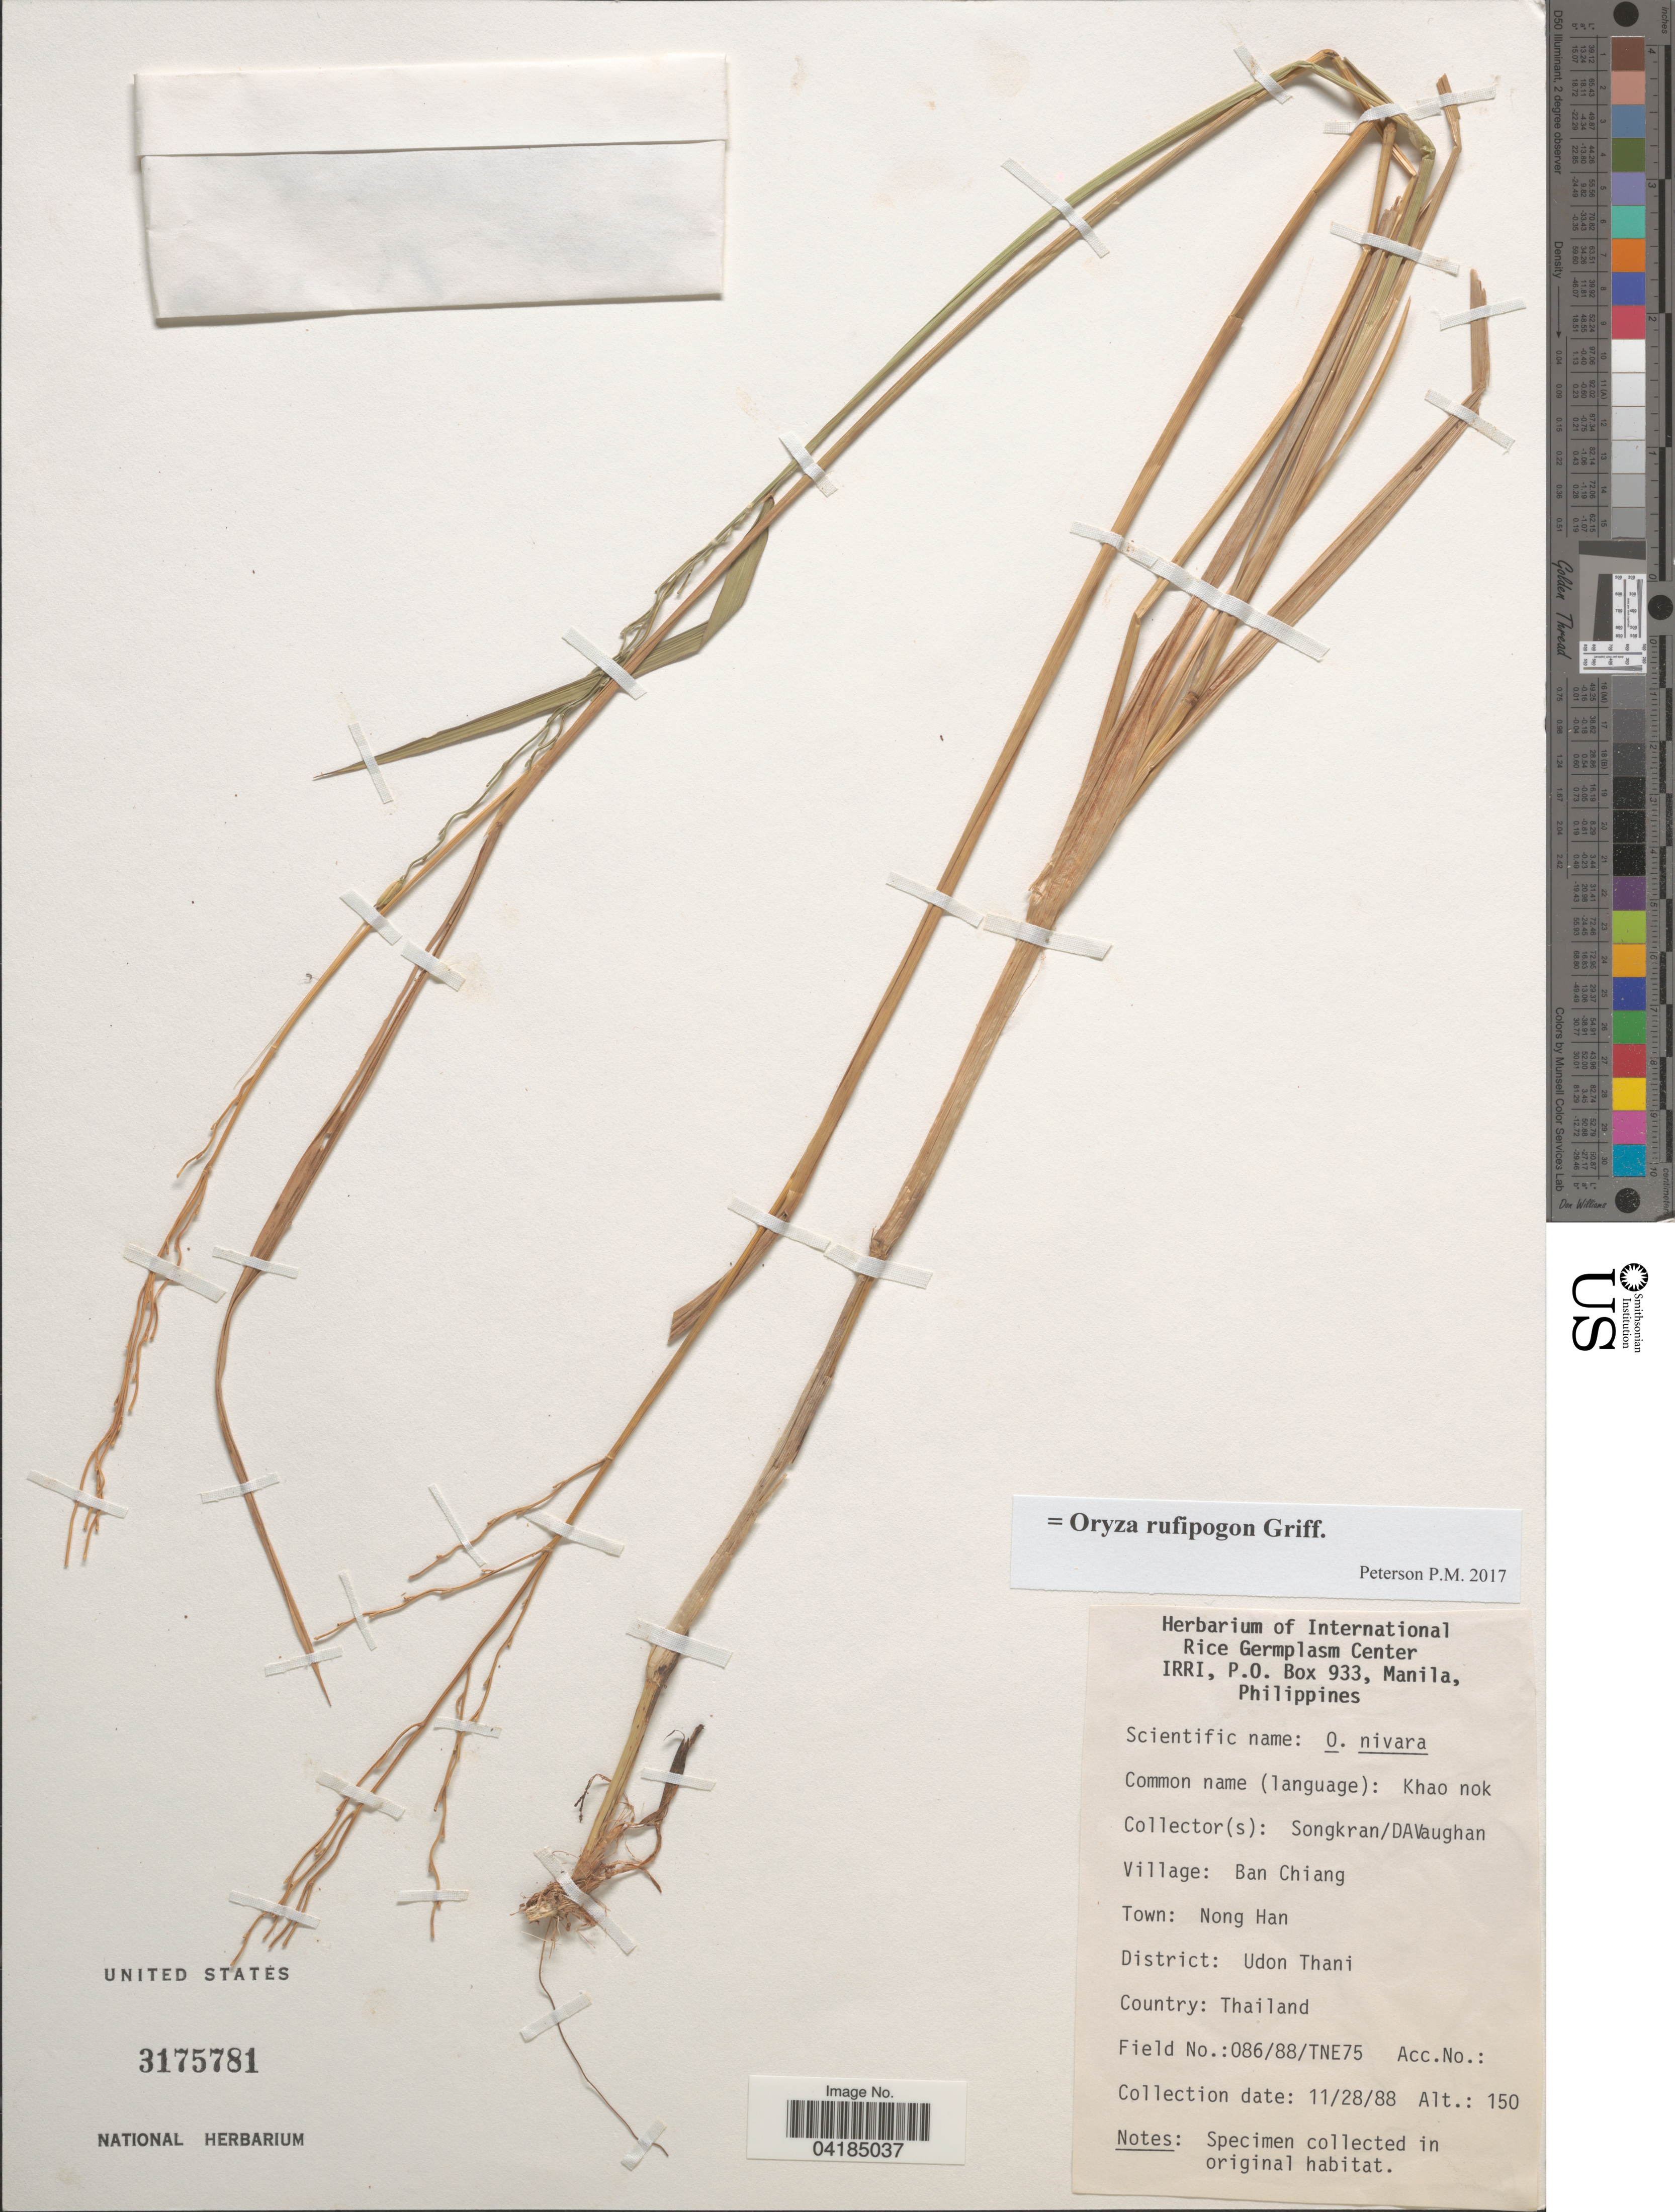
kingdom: Plantae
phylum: Tracheophyta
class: Liliopsida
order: Poales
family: Poaceae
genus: Oryza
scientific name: Oryza rufipogon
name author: Griffith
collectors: Songkran & D. Vaughan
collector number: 086/88/TNE75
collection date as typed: Transcribed d/m/y: 28/11/88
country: Thailand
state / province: Udon Thani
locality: Village: Ban Chiang. Town: Nong Han. District: Udon Thani.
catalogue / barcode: US 3175781